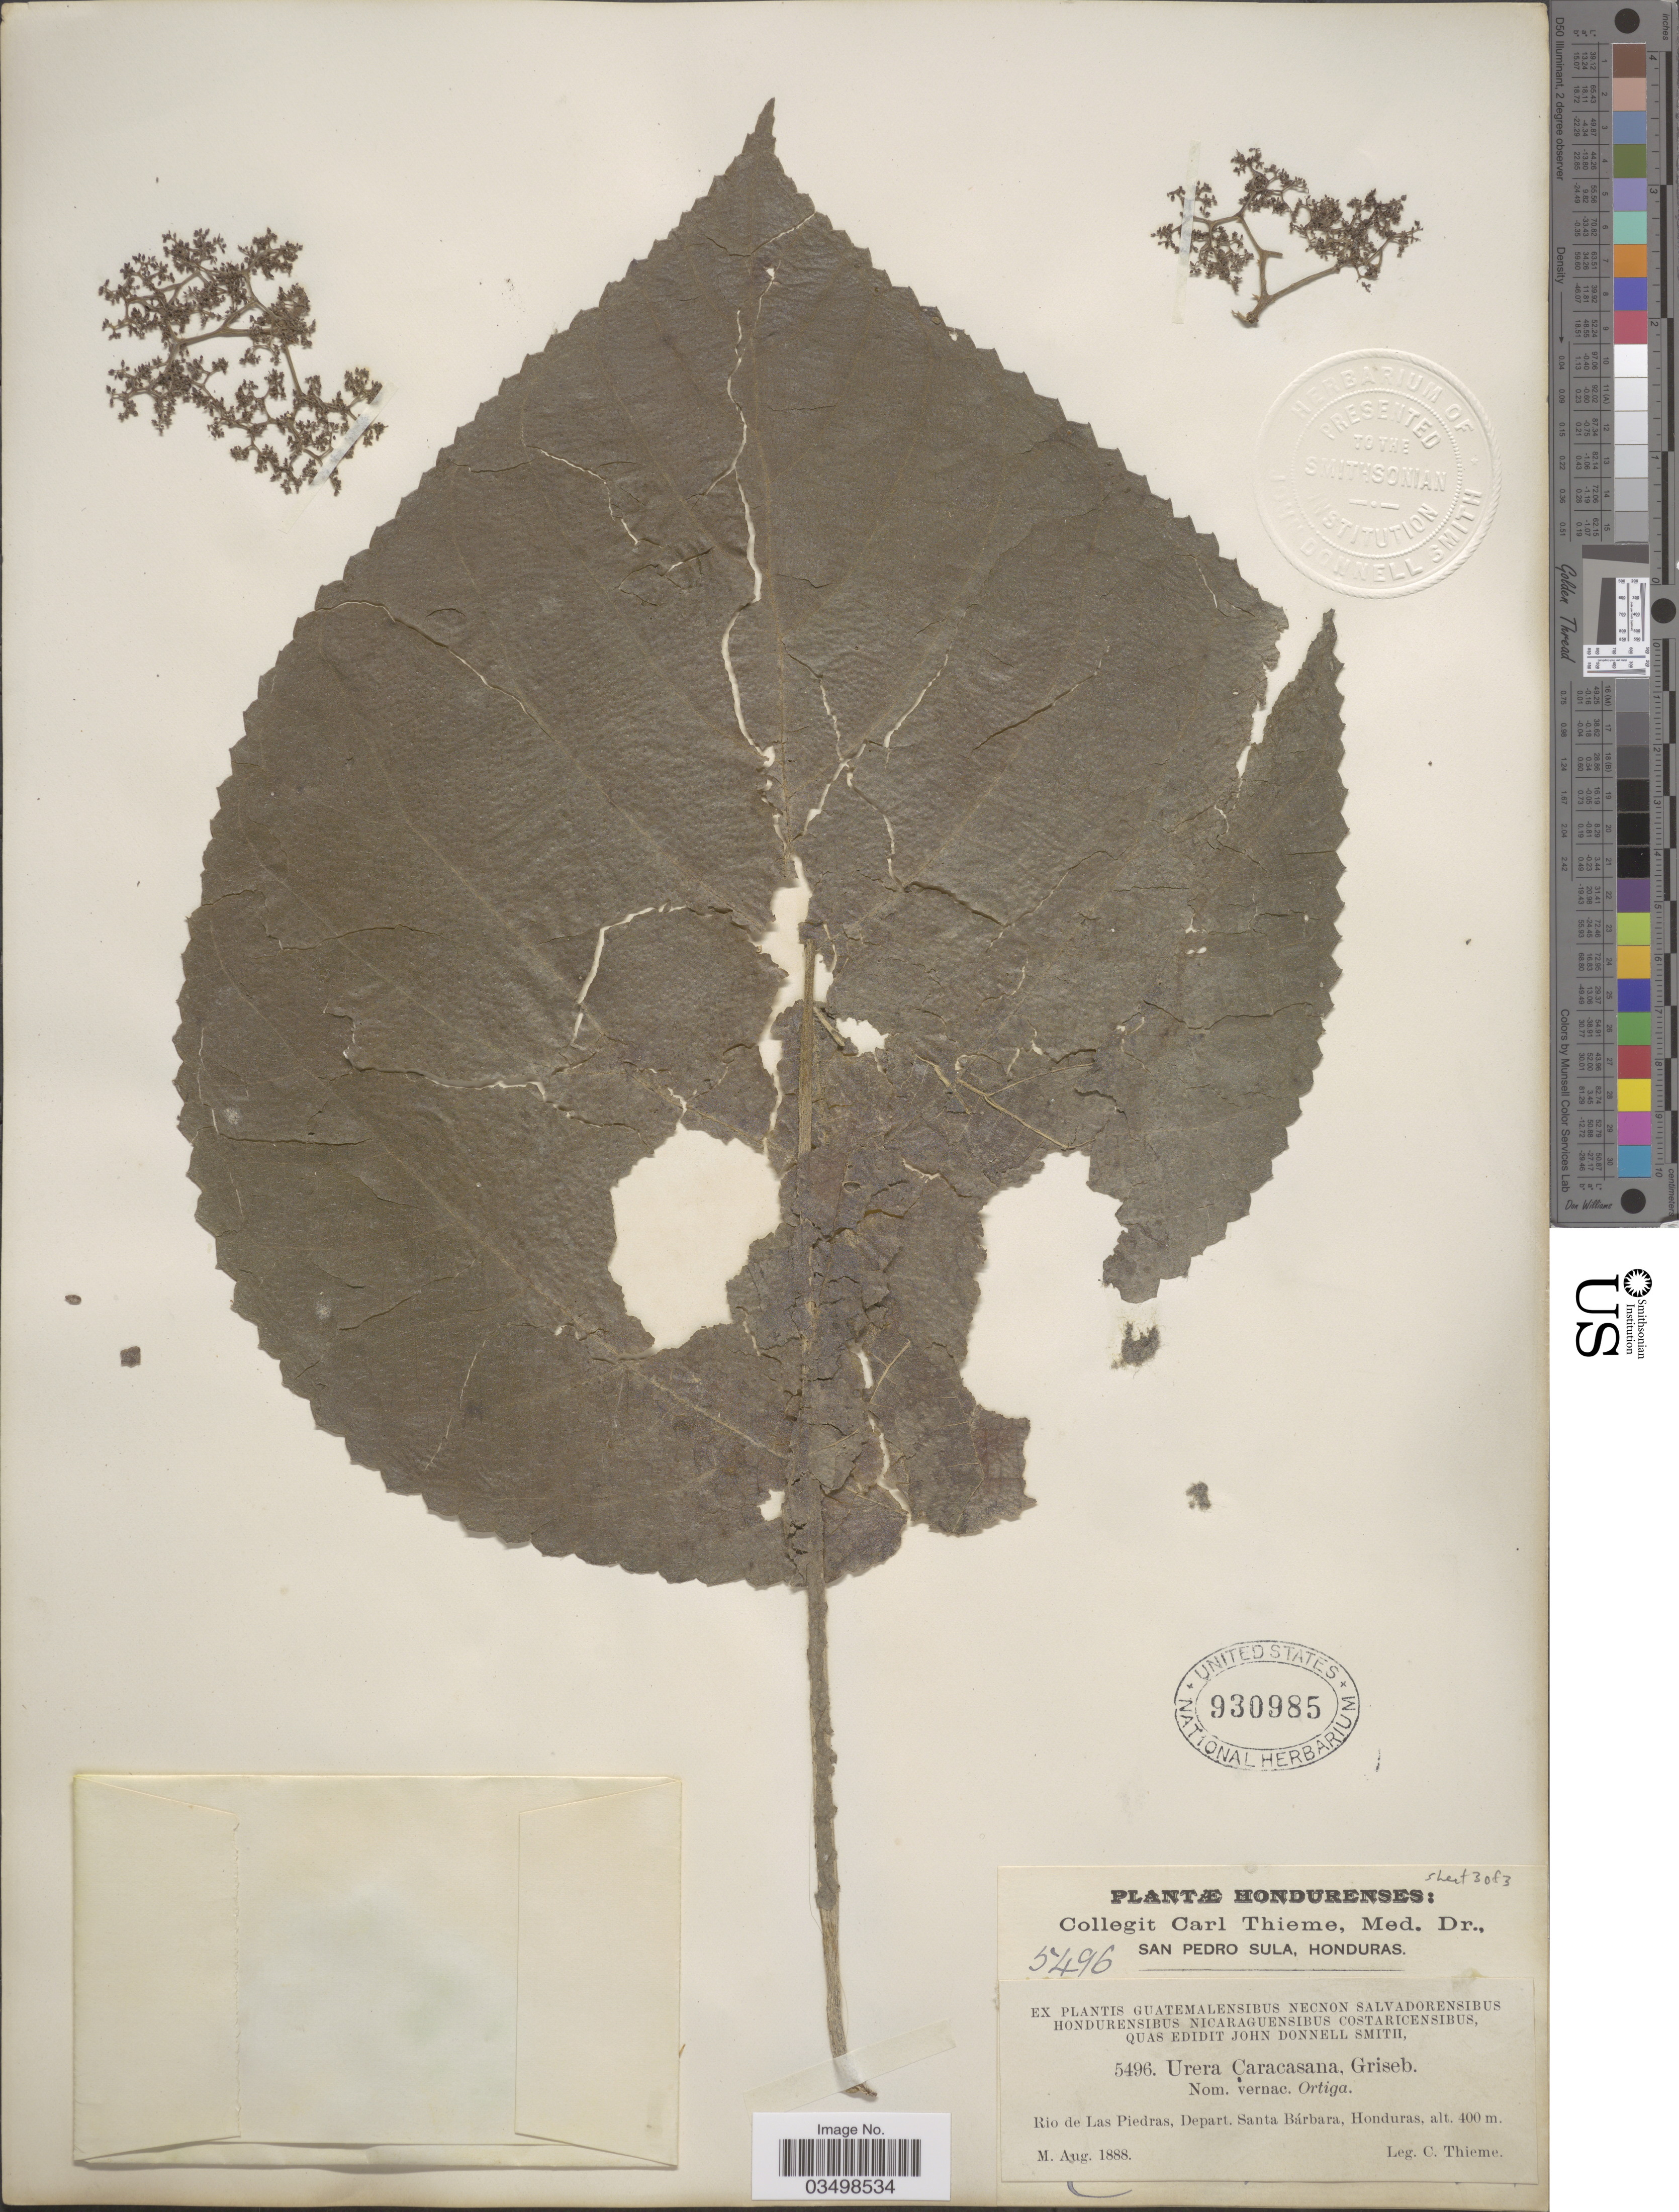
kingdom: Plantae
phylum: Tracheophyta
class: Magnoliopsida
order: Rosales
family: Urticaceae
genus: Urera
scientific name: Urera caracasana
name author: (Jacq.) Gaudich. ex Griseb.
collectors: C. Thieme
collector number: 5496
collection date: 1888-08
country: Honduras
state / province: Santa Barbara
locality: Rio de Las Piedras, Depart. Santa Bárbara.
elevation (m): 400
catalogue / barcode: US 930985